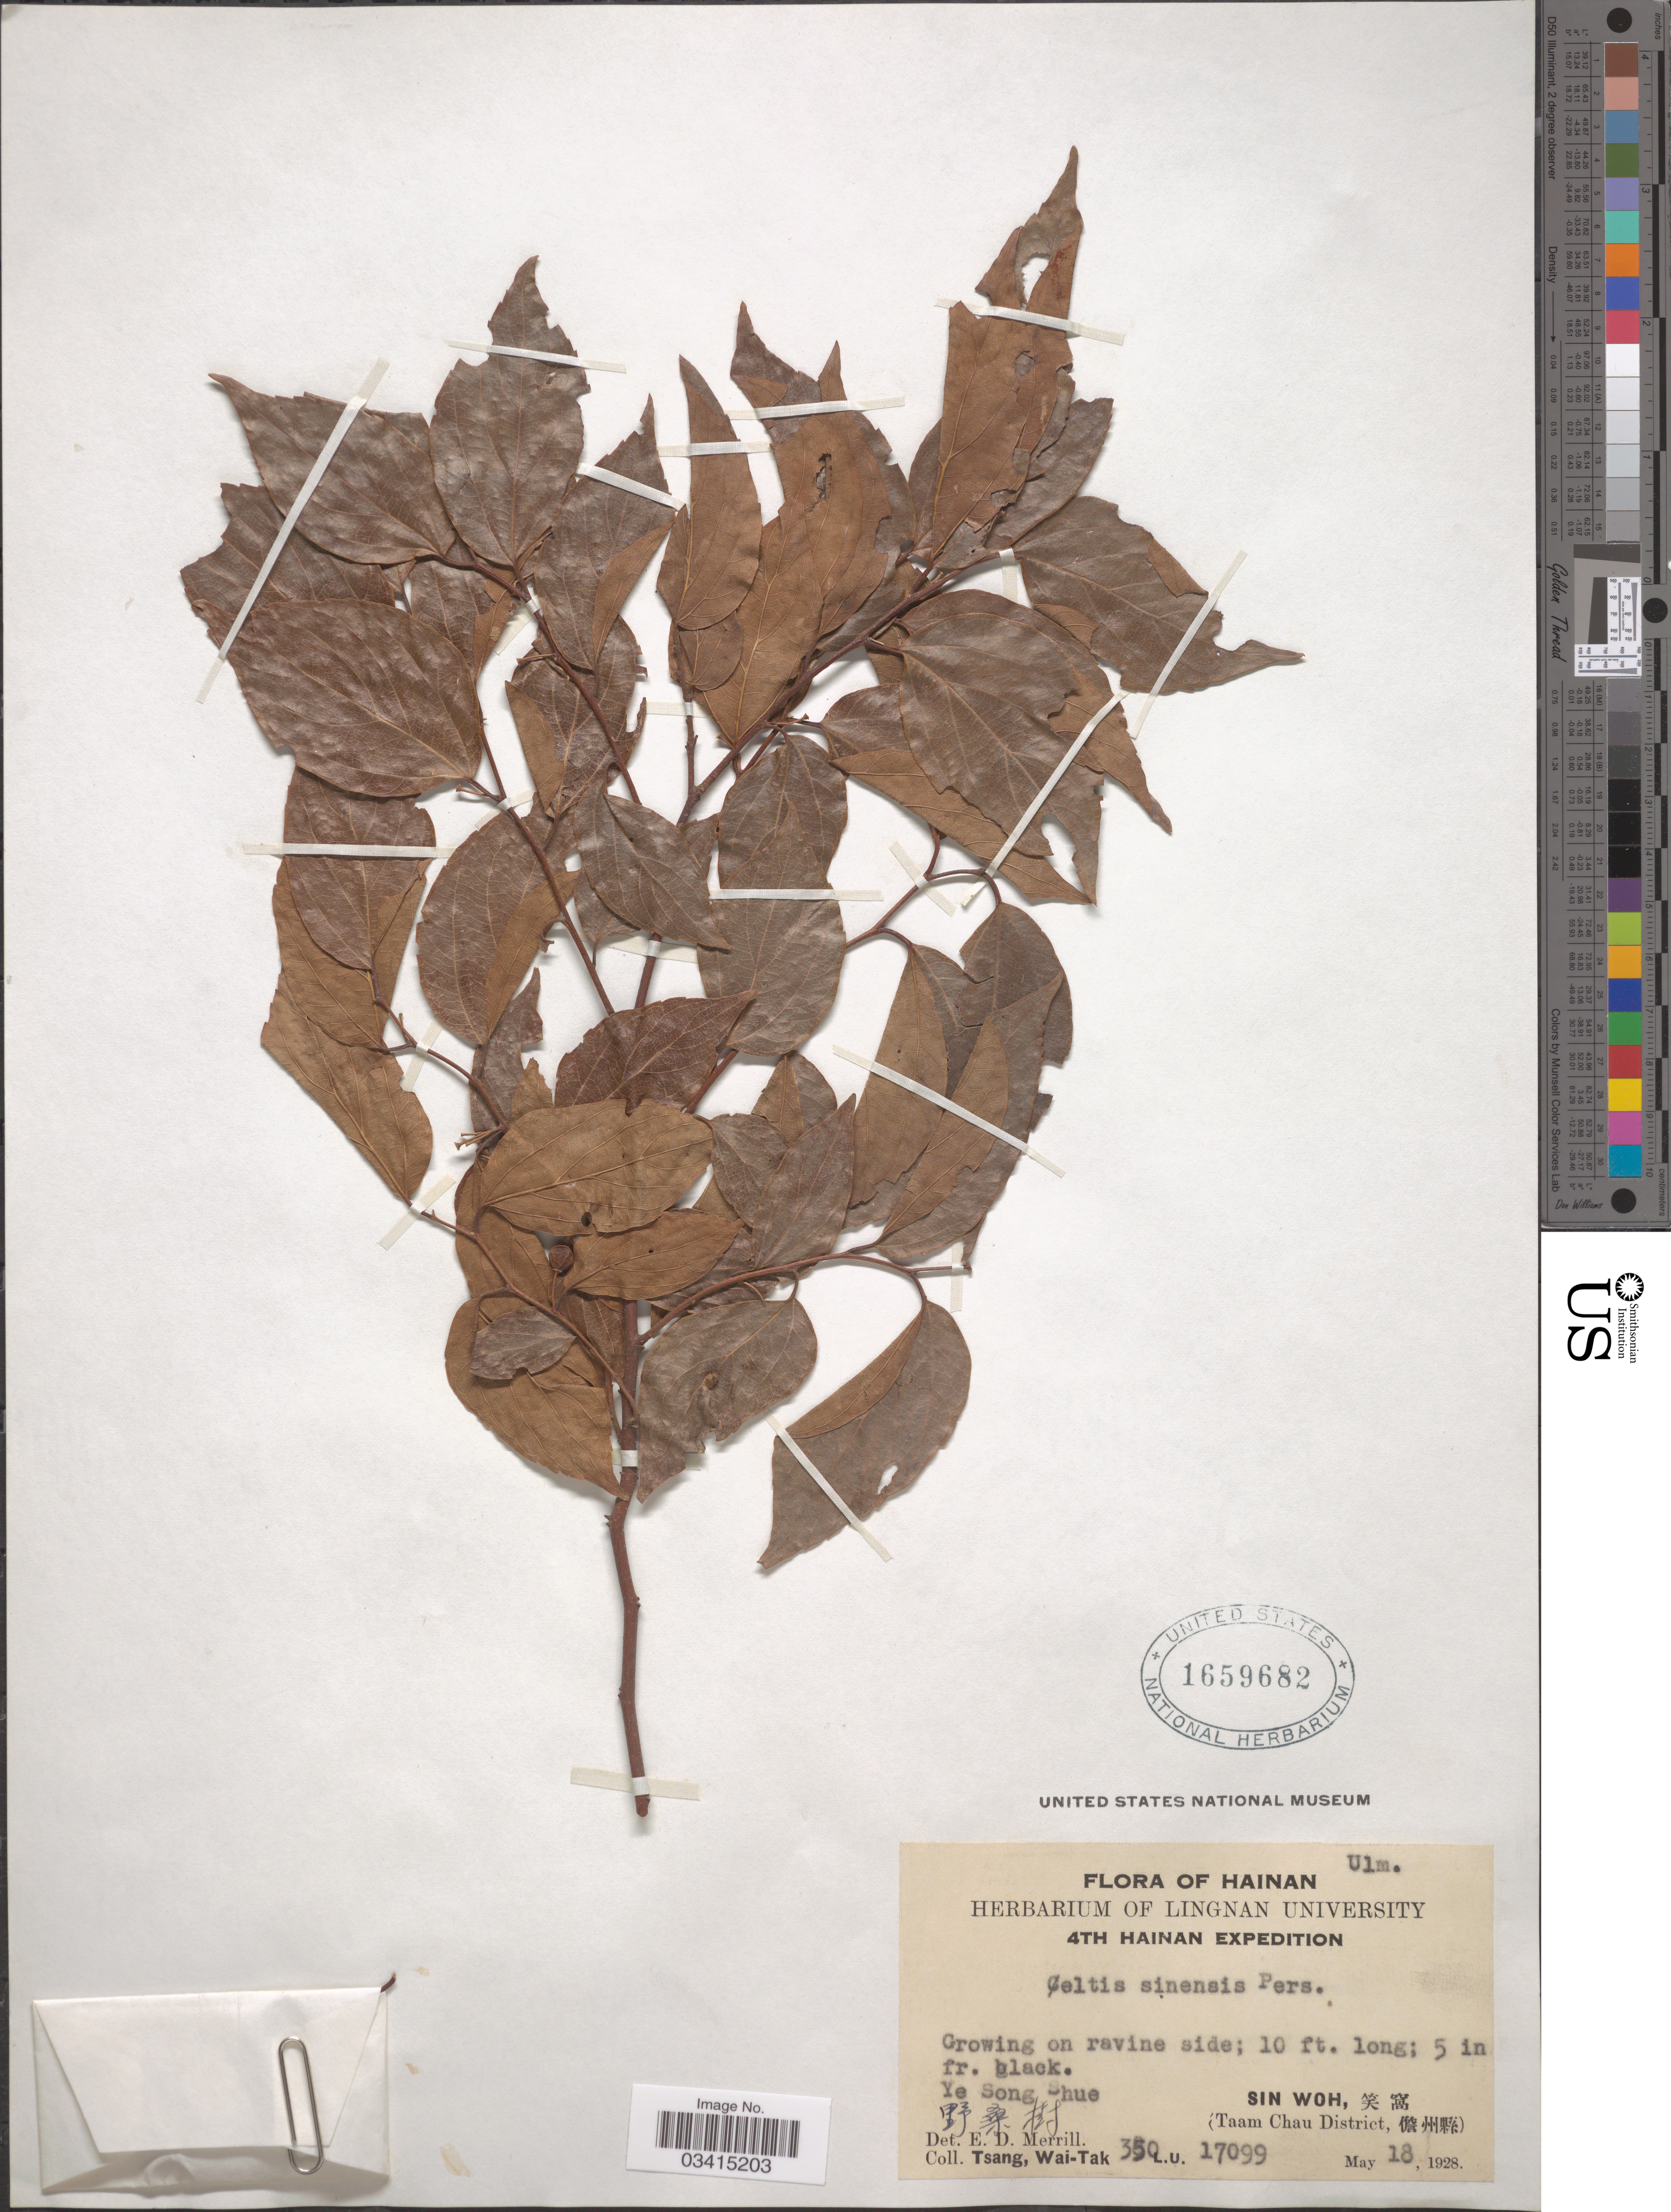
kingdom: Plantae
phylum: Tracheophyta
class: Magnoliopsida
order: Rosales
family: Cannabaceae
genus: Celtis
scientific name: Celtis sinensis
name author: Pers.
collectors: W. T. Tsang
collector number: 350L.U.17099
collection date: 1928-05-18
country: China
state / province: Hainan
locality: Ye Song Shue X. Sin Woh, X. (Taam Chau District, X).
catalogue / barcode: US 1659682